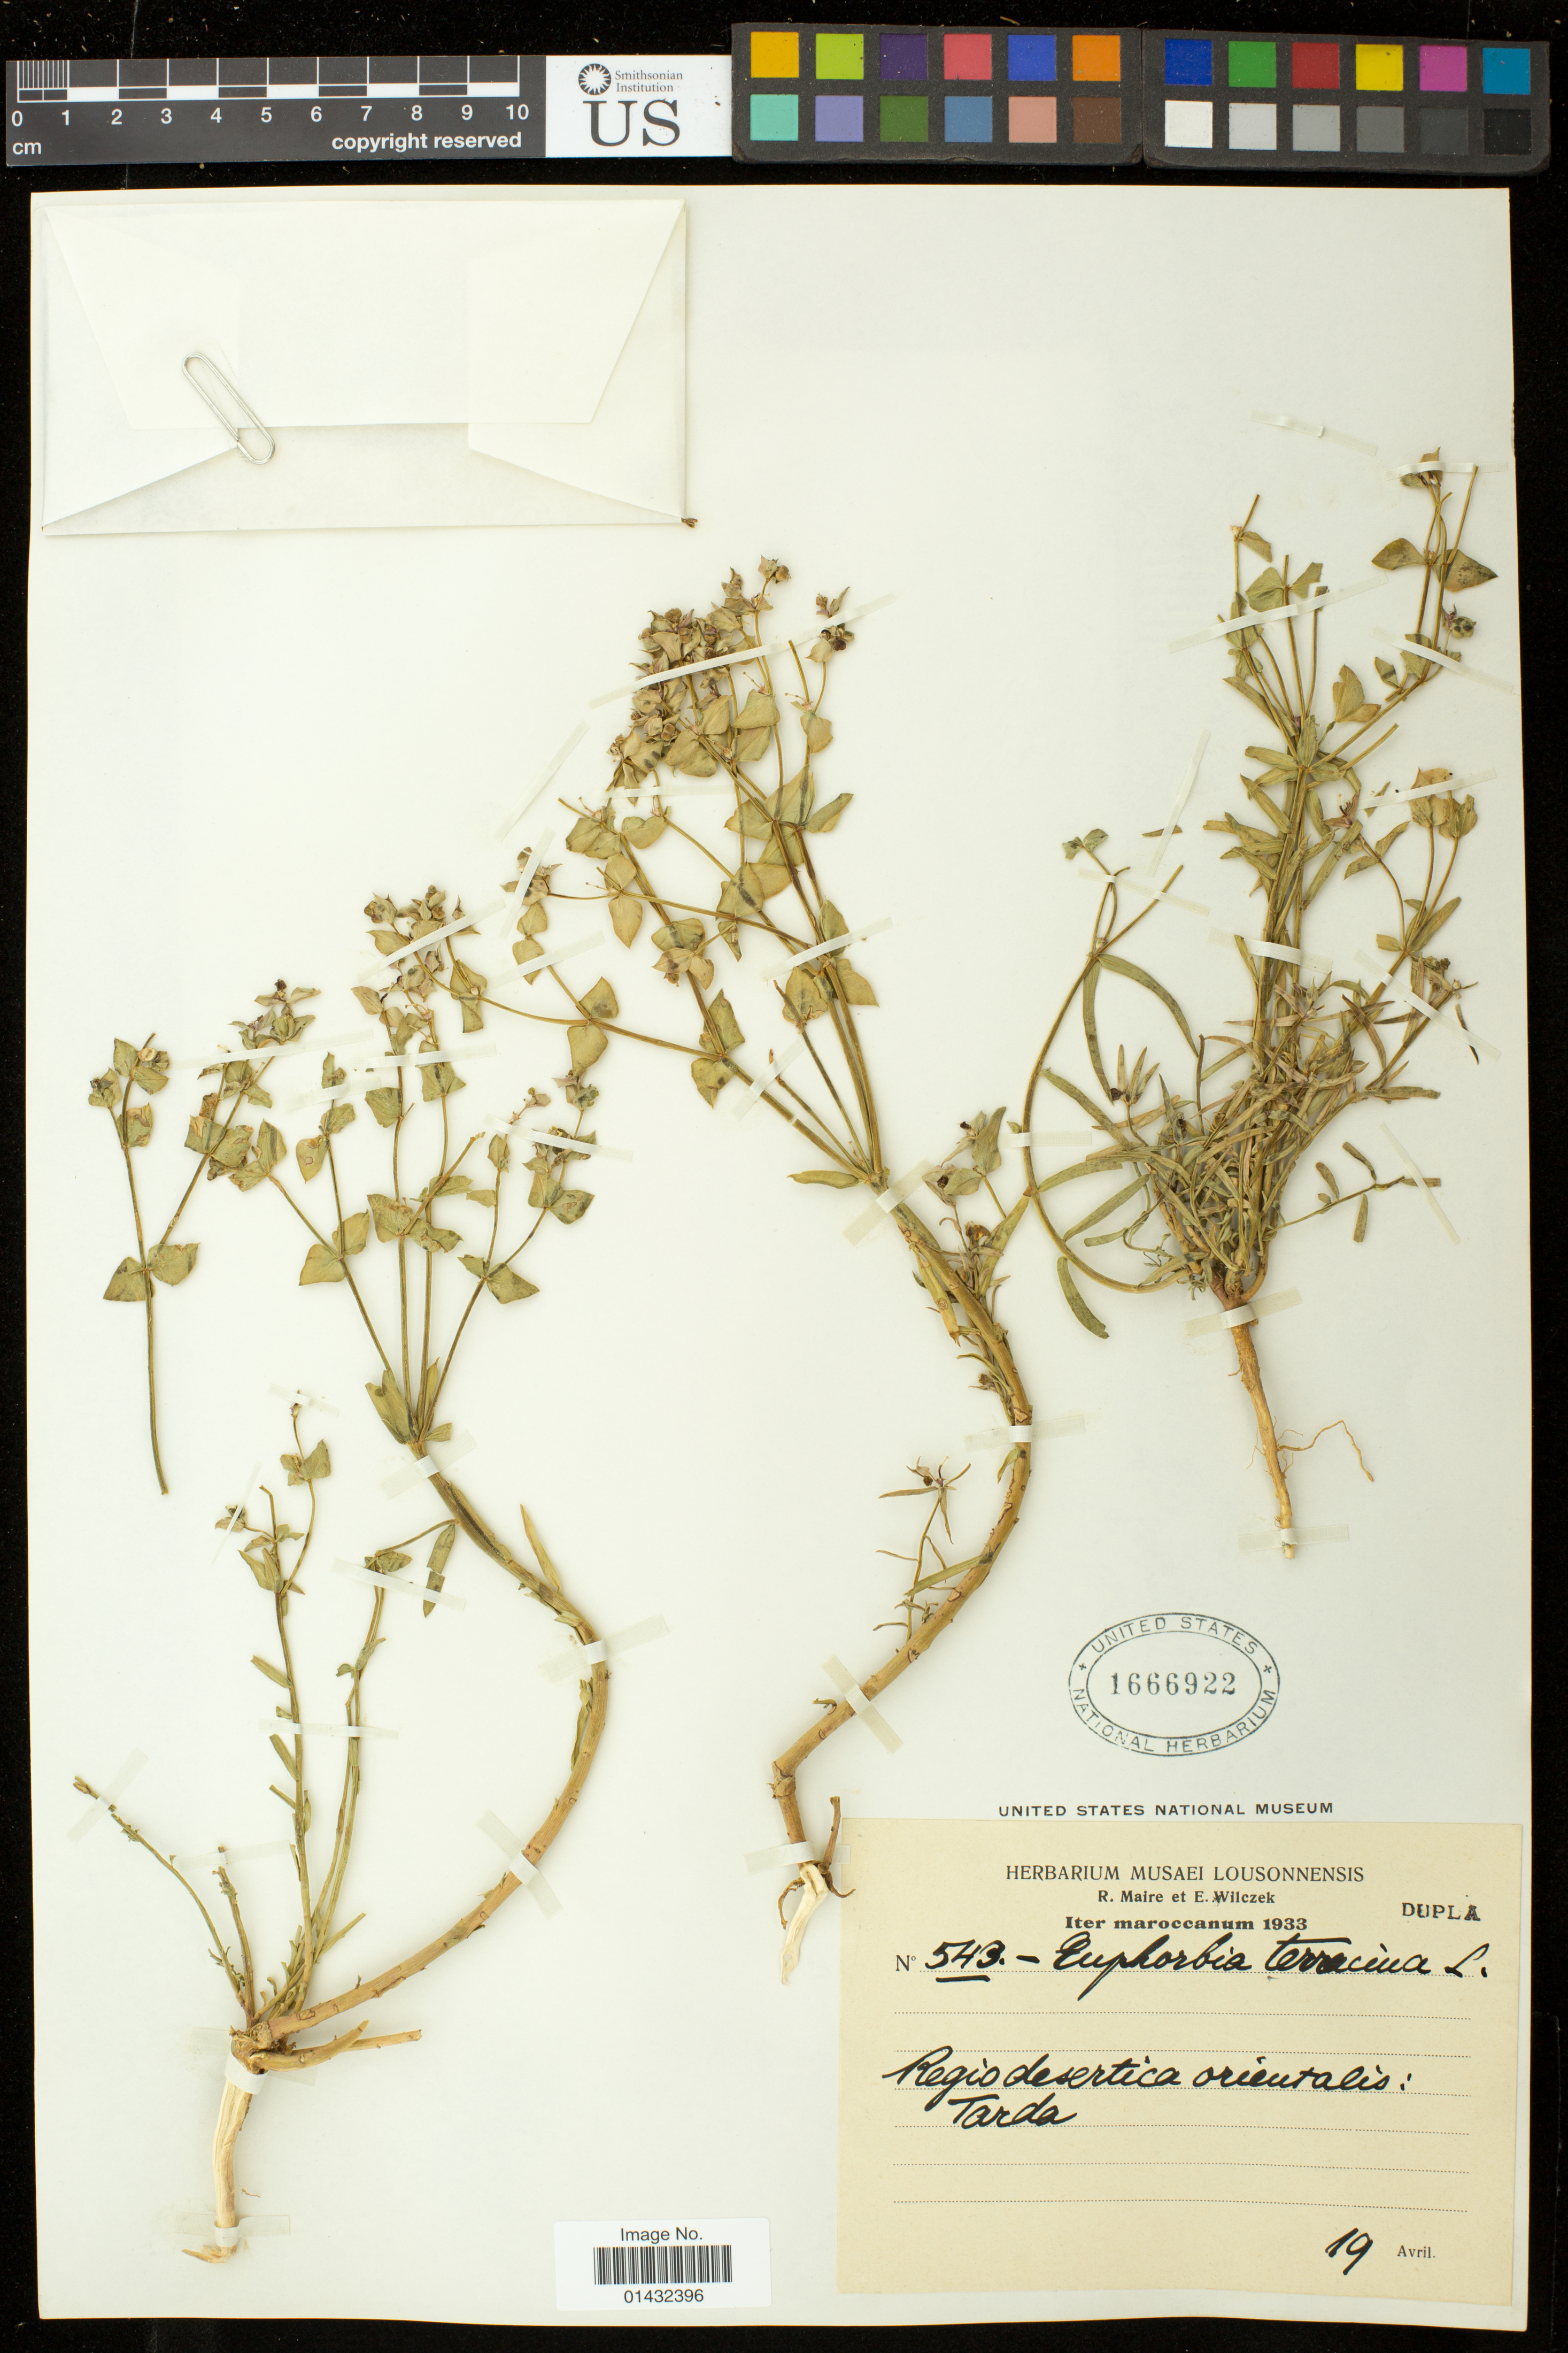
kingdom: Plantae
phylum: Tracheophyta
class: Magnoliopsida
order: Malpighiales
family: Euphorbiaceae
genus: Euphorbia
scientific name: Euphorbia terracina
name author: L.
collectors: R. C. Maire & E. Wilczek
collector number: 543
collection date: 1933-04-19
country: Morocco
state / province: Drâa-Tafilalet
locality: Tarda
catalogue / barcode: US 1666922